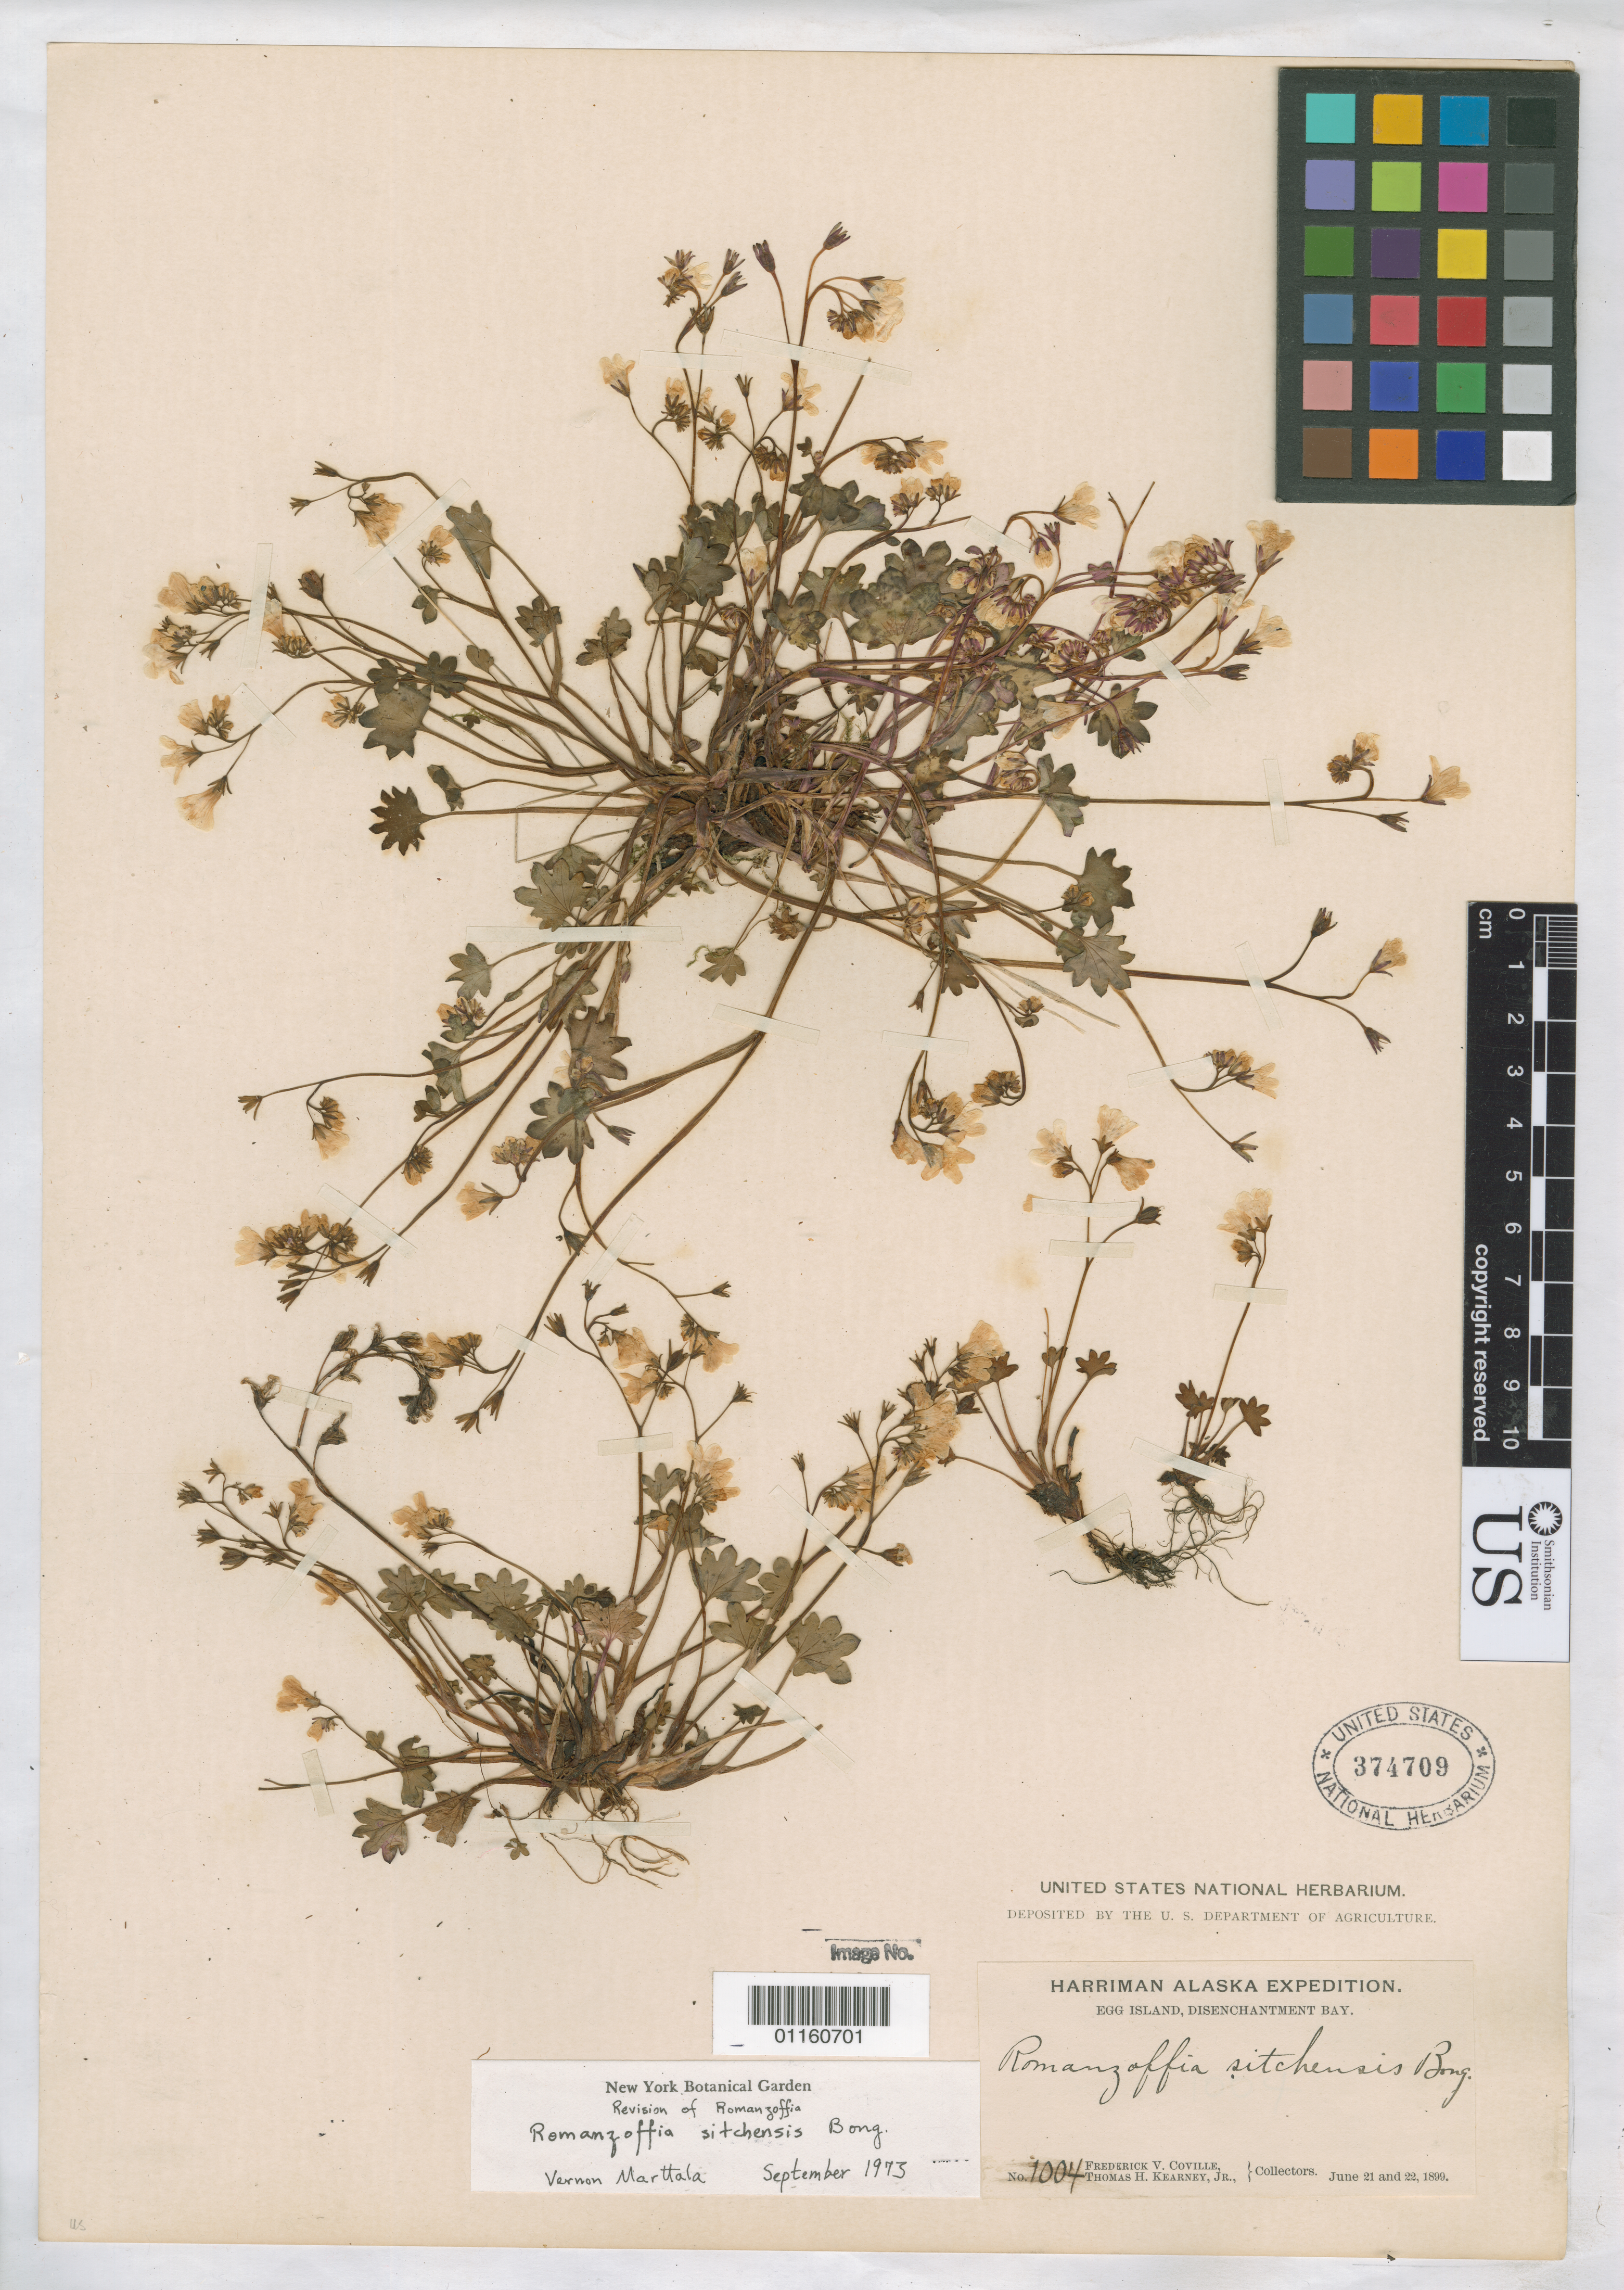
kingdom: Plantae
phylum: Tracheophyta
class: Magnoliopsida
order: Boraginales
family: Hydrophyllaceae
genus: Romanzoffia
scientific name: Romanzoffia sitchensis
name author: Bong.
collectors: F. V. Coville & T. H. Kearney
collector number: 1004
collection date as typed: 21 Jun 1899 and 22 Jun 1899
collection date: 1899-06-21,1899-06-22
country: United States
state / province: Alaska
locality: Egg Island, Disenchantment Bay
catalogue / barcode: US 374709